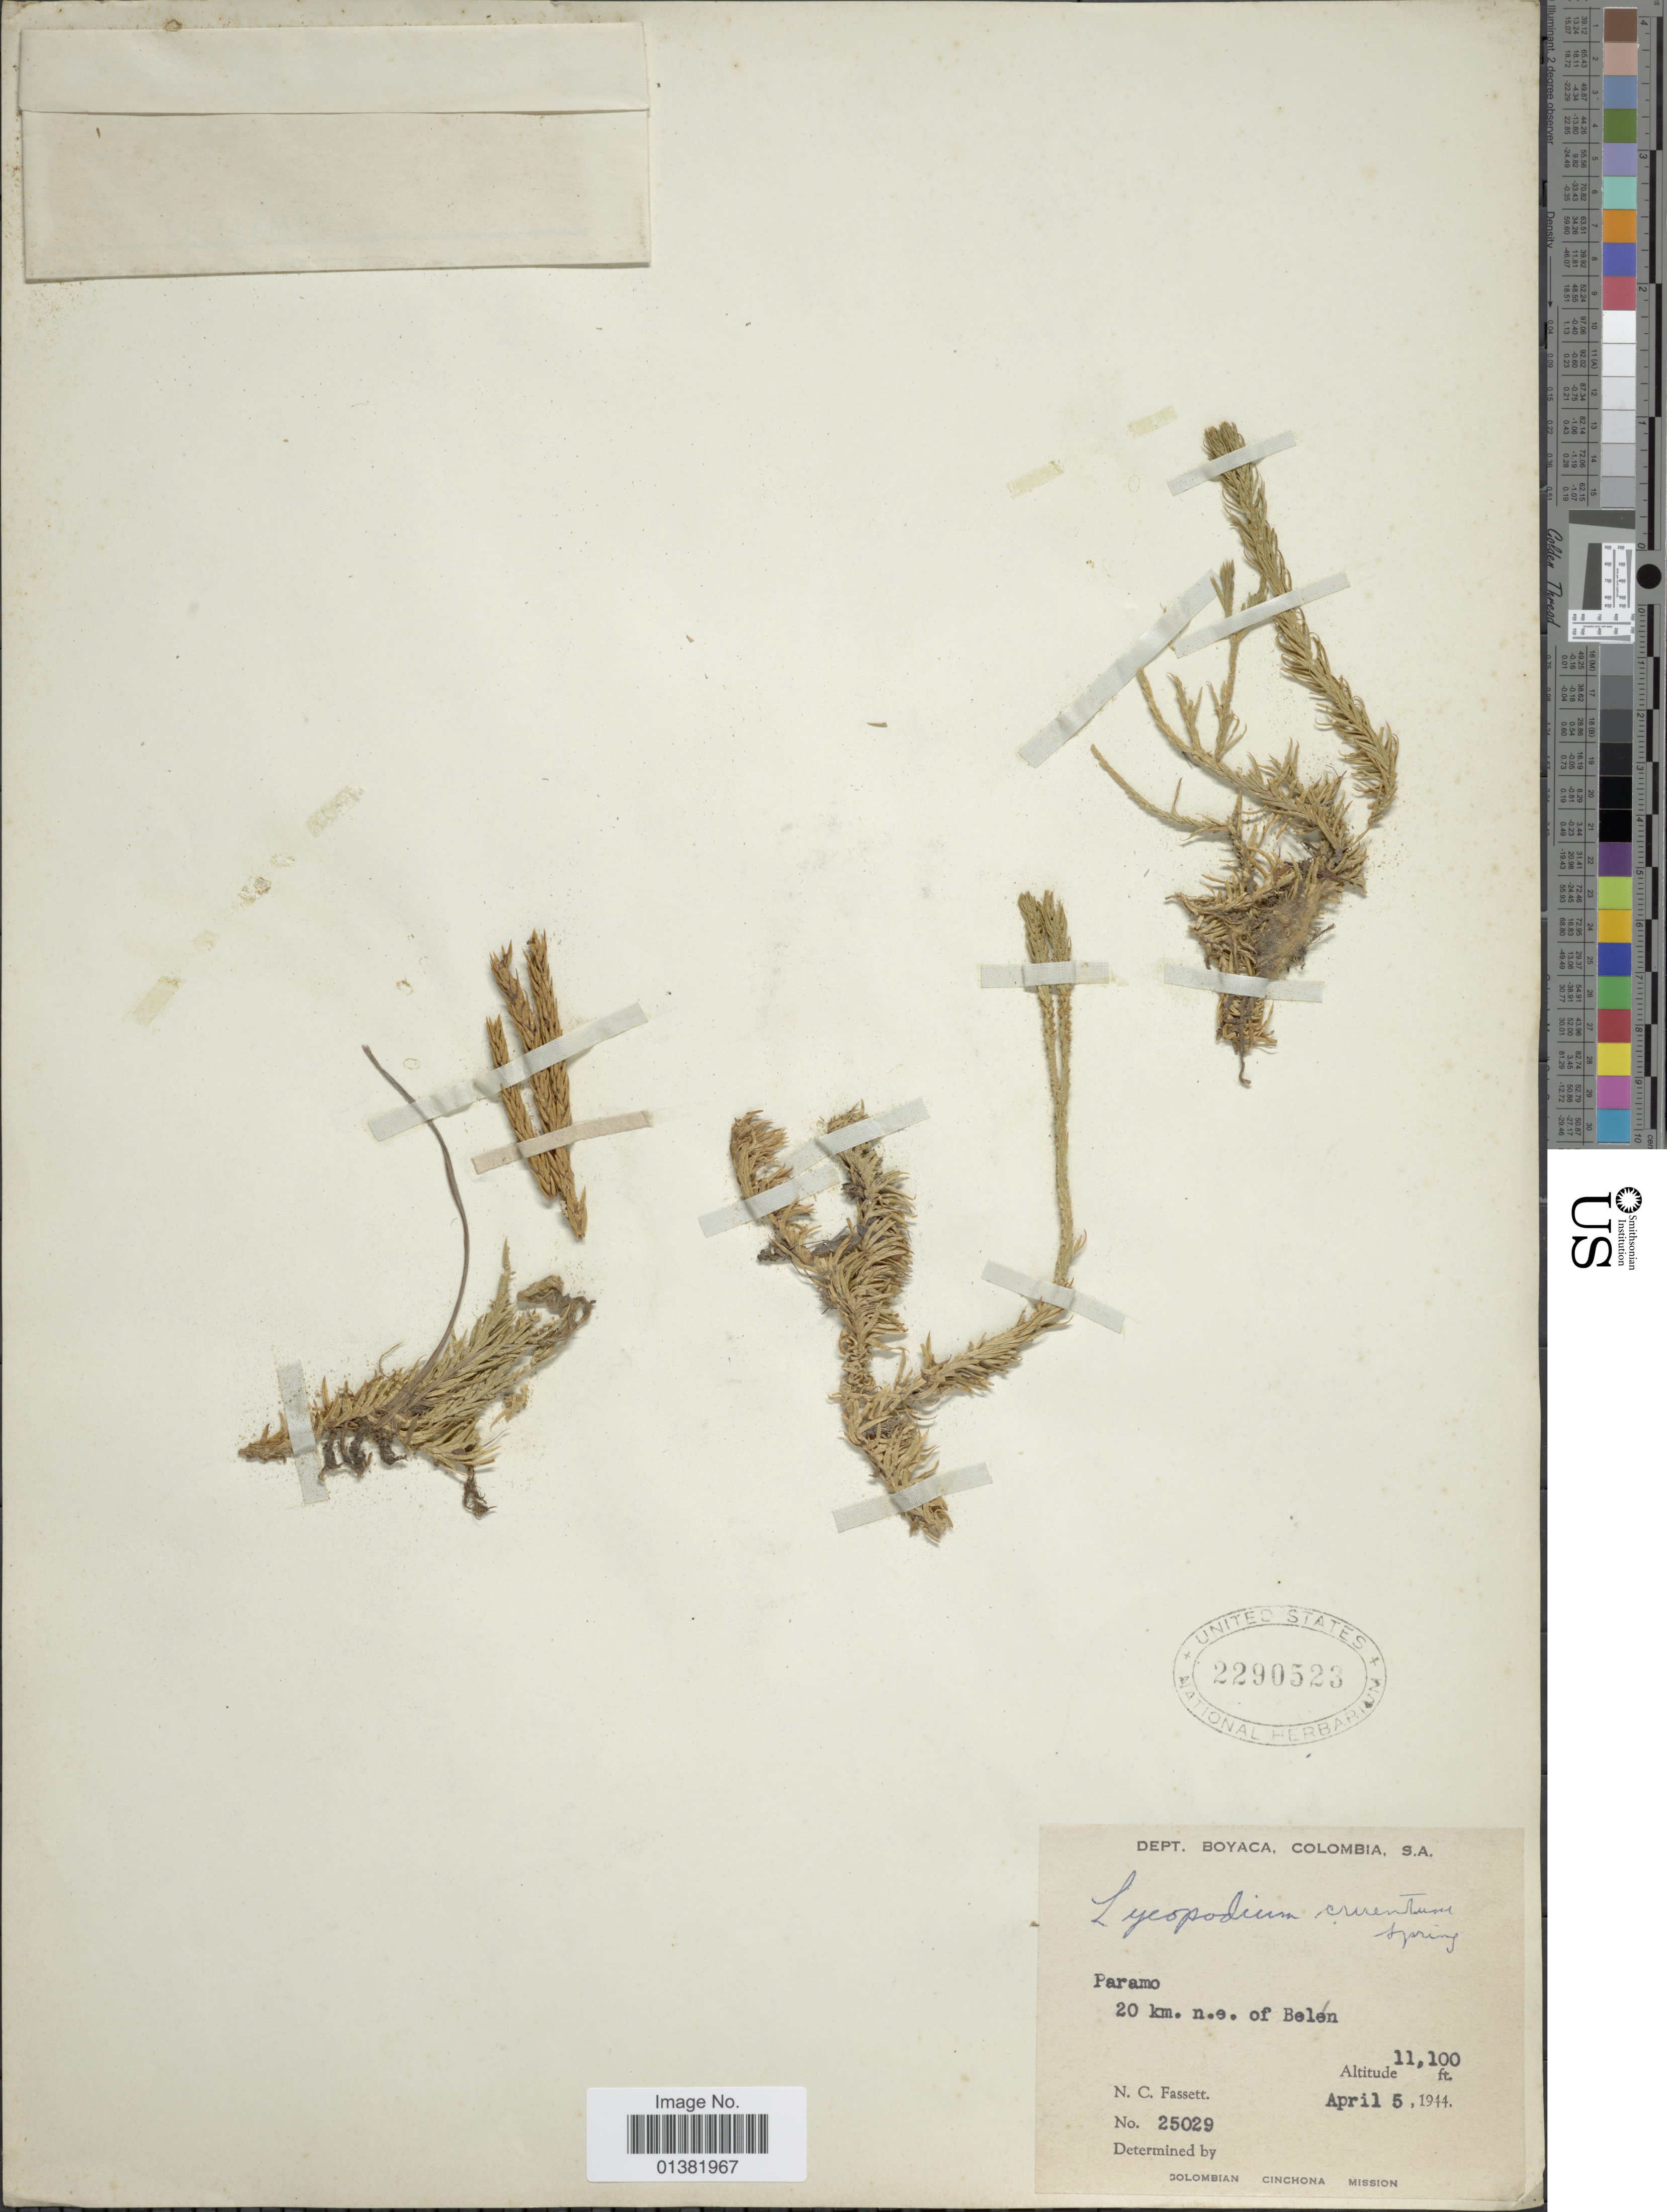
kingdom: Plantae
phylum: Tracheophyta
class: Lycopodiopsida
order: Lycopodiales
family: Lycopodiaceae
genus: Phlegmariurus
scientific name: Phlegmariurus cruentus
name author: (Spring) B. Øllg.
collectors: N. C. Fassett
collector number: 25029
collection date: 1944-04-05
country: Colombia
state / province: Boyacá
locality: Paramo, 20 km. n.e. of Belen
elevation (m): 3383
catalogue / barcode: US 2290523